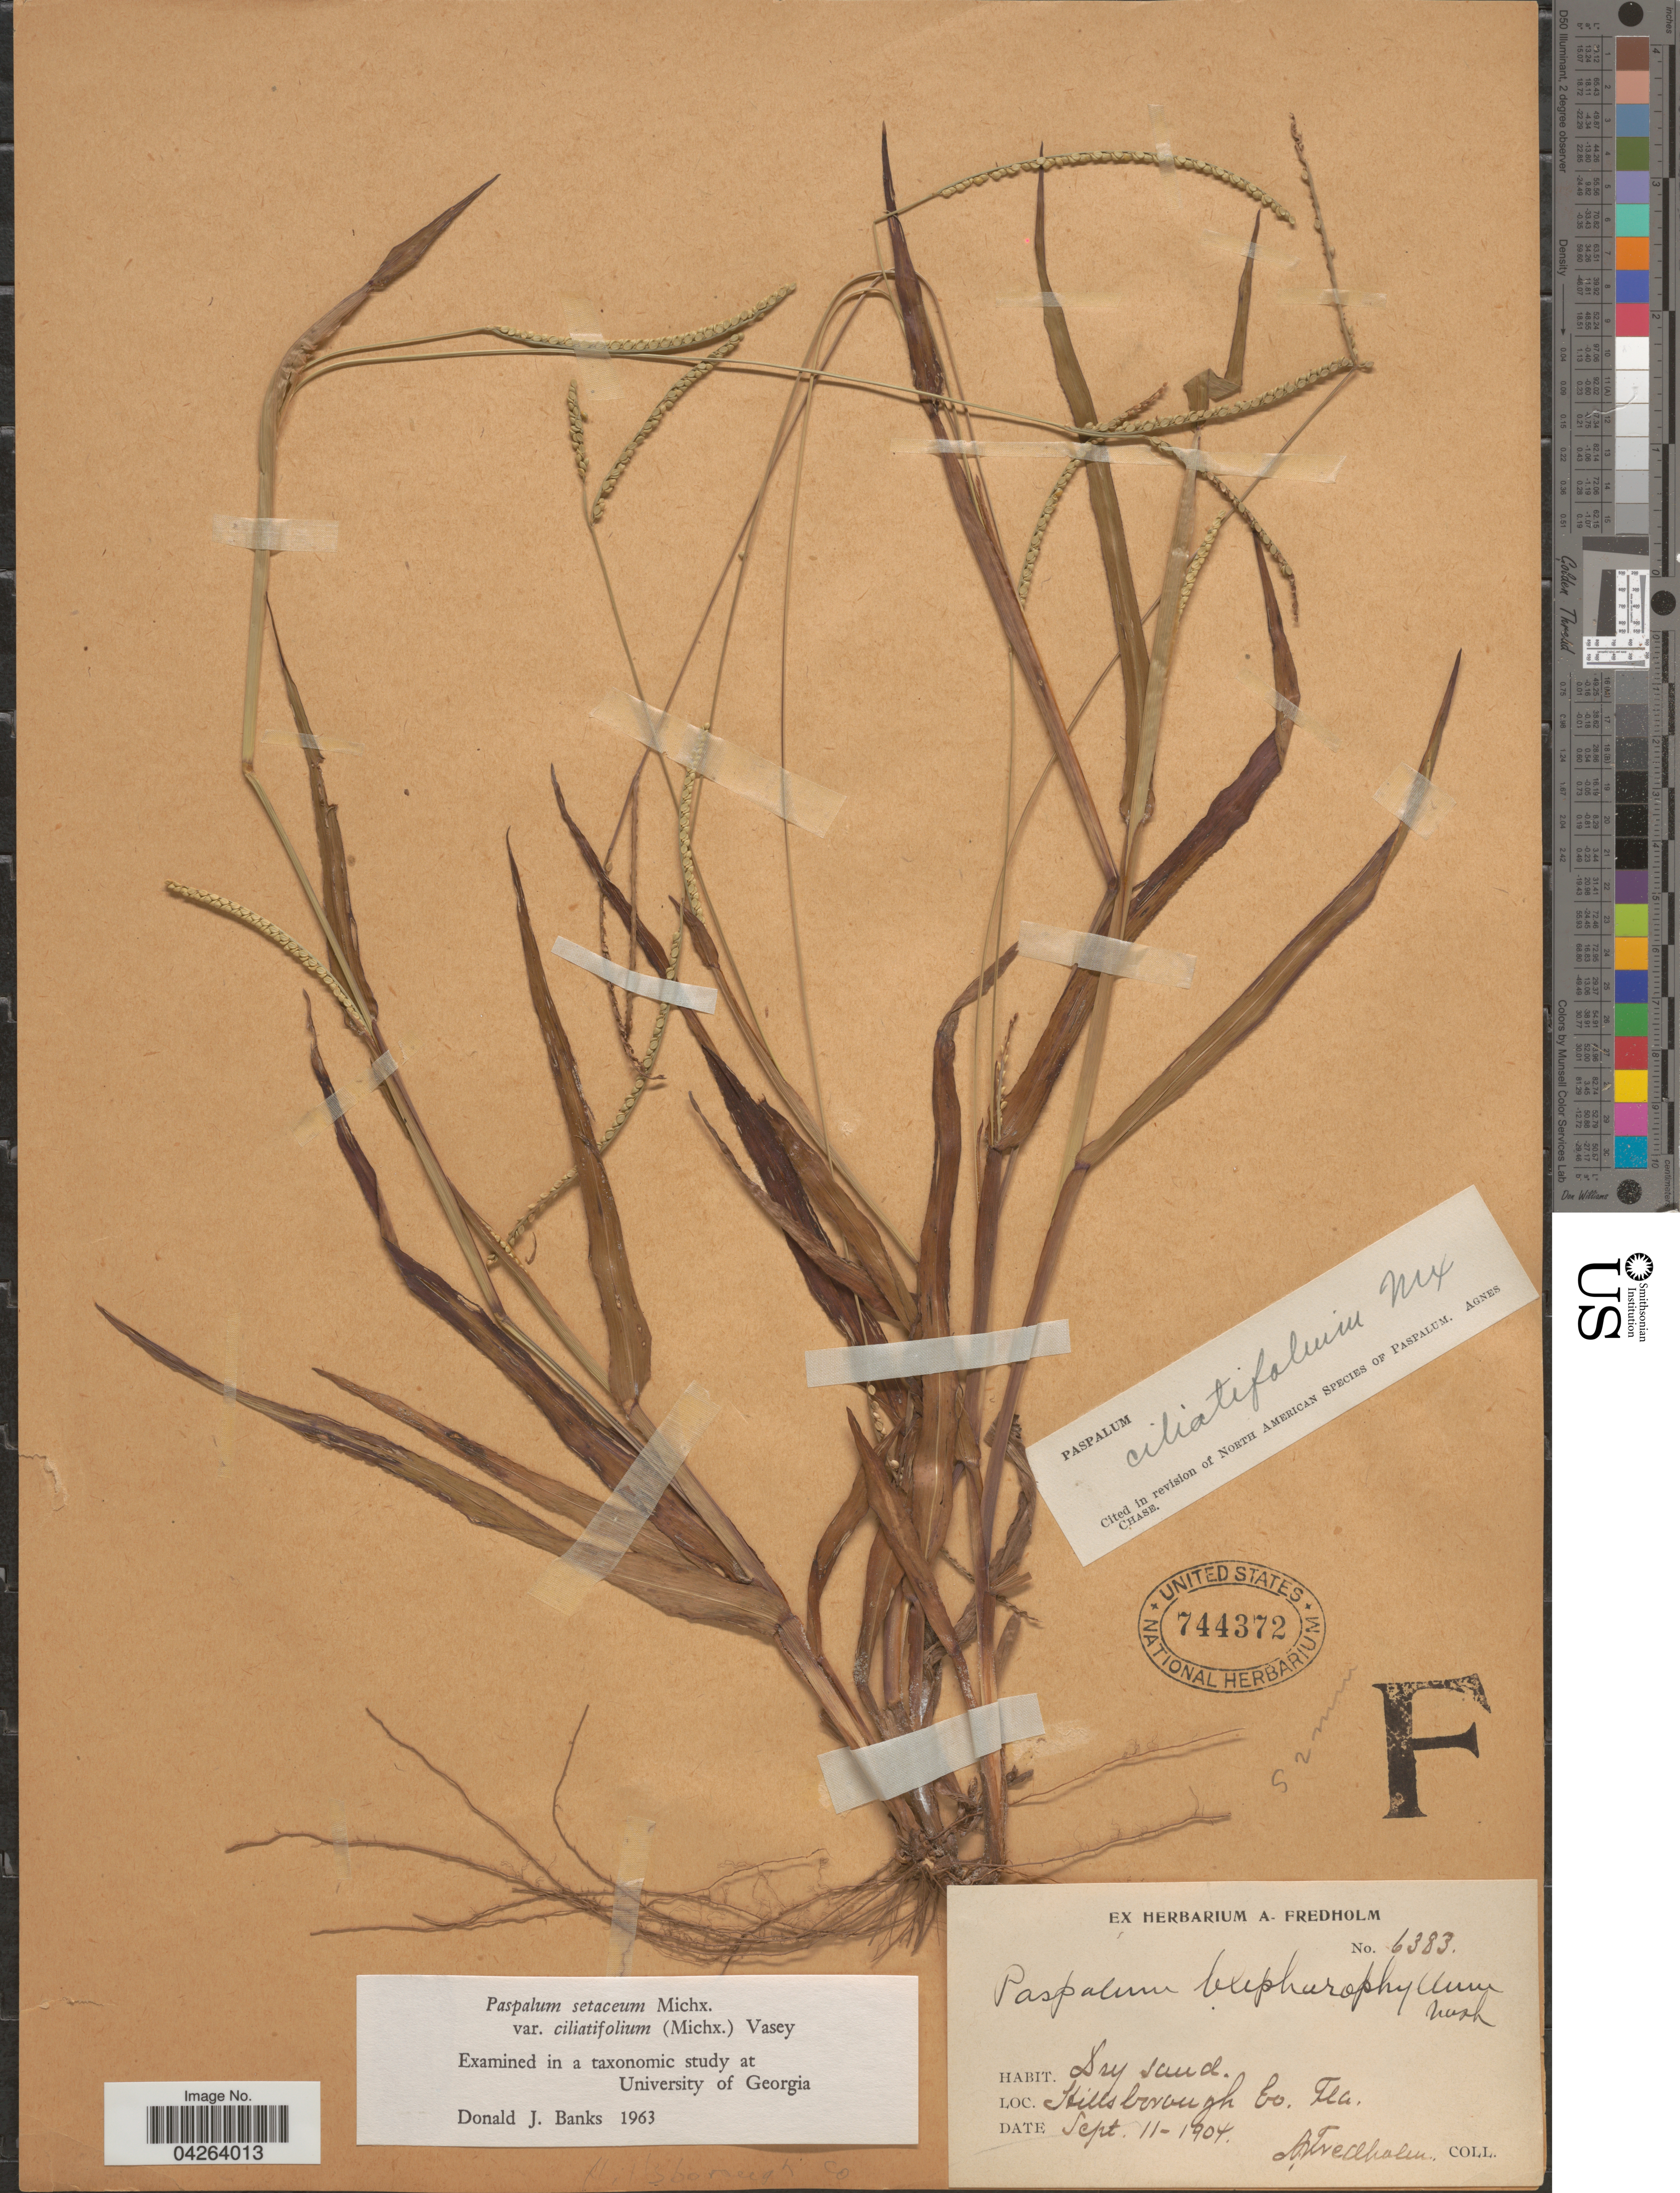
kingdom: Plantae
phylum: Tracheophyta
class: Liliopsida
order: Poales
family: Poaceae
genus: Paspalum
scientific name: Paspalum setaceum var. ciliatifolium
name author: (Michx.) Vasey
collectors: A. Fredholm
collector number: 6383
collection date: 1904-09-11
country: United States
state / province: Florida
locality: Hillsborough Co.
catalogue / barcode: US 744372